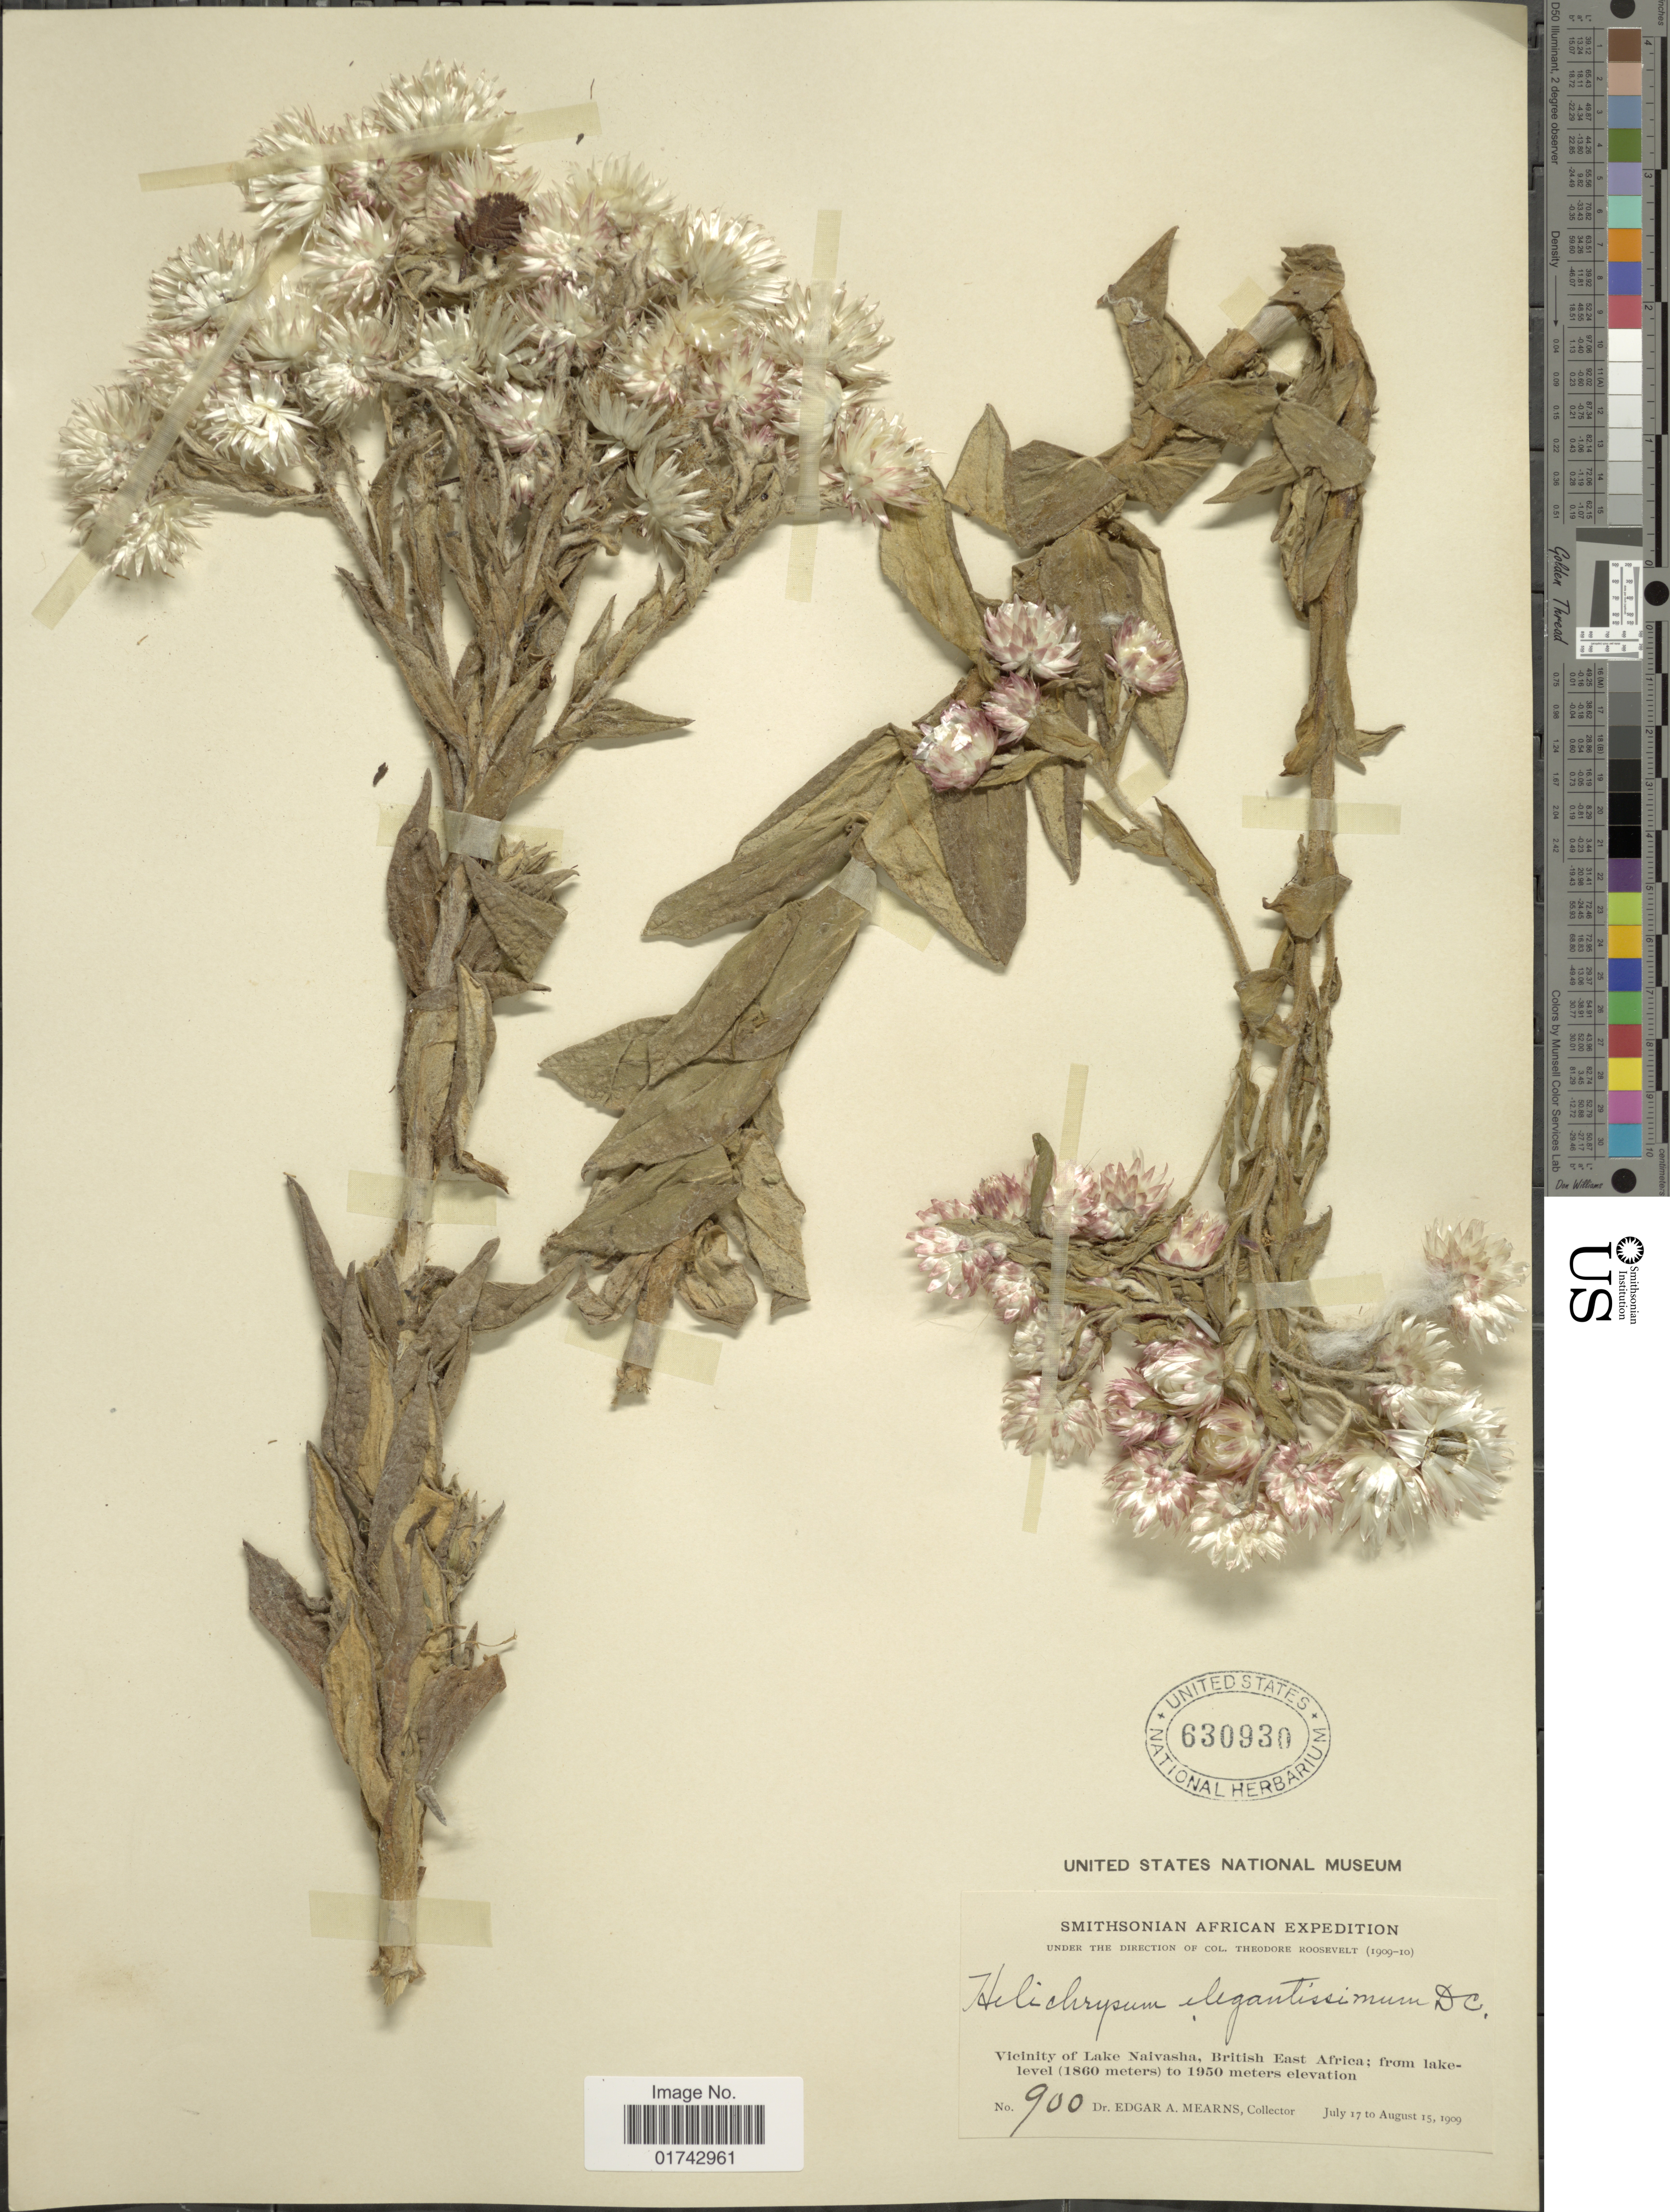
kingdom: Plantae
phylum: Tracheophyta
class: Magnoliopsida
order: Asterales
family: Asteraceae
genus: Helichrysum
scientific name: Helichrysum elegantissimum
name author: DC.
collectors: E. A. Mearns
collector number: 900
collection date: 1909-07-17/1909-08-15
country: Kenya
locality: Vicinity of Lake Naivasha, British East Africa; from lakelevel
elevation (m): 1860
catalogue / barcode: US 630930